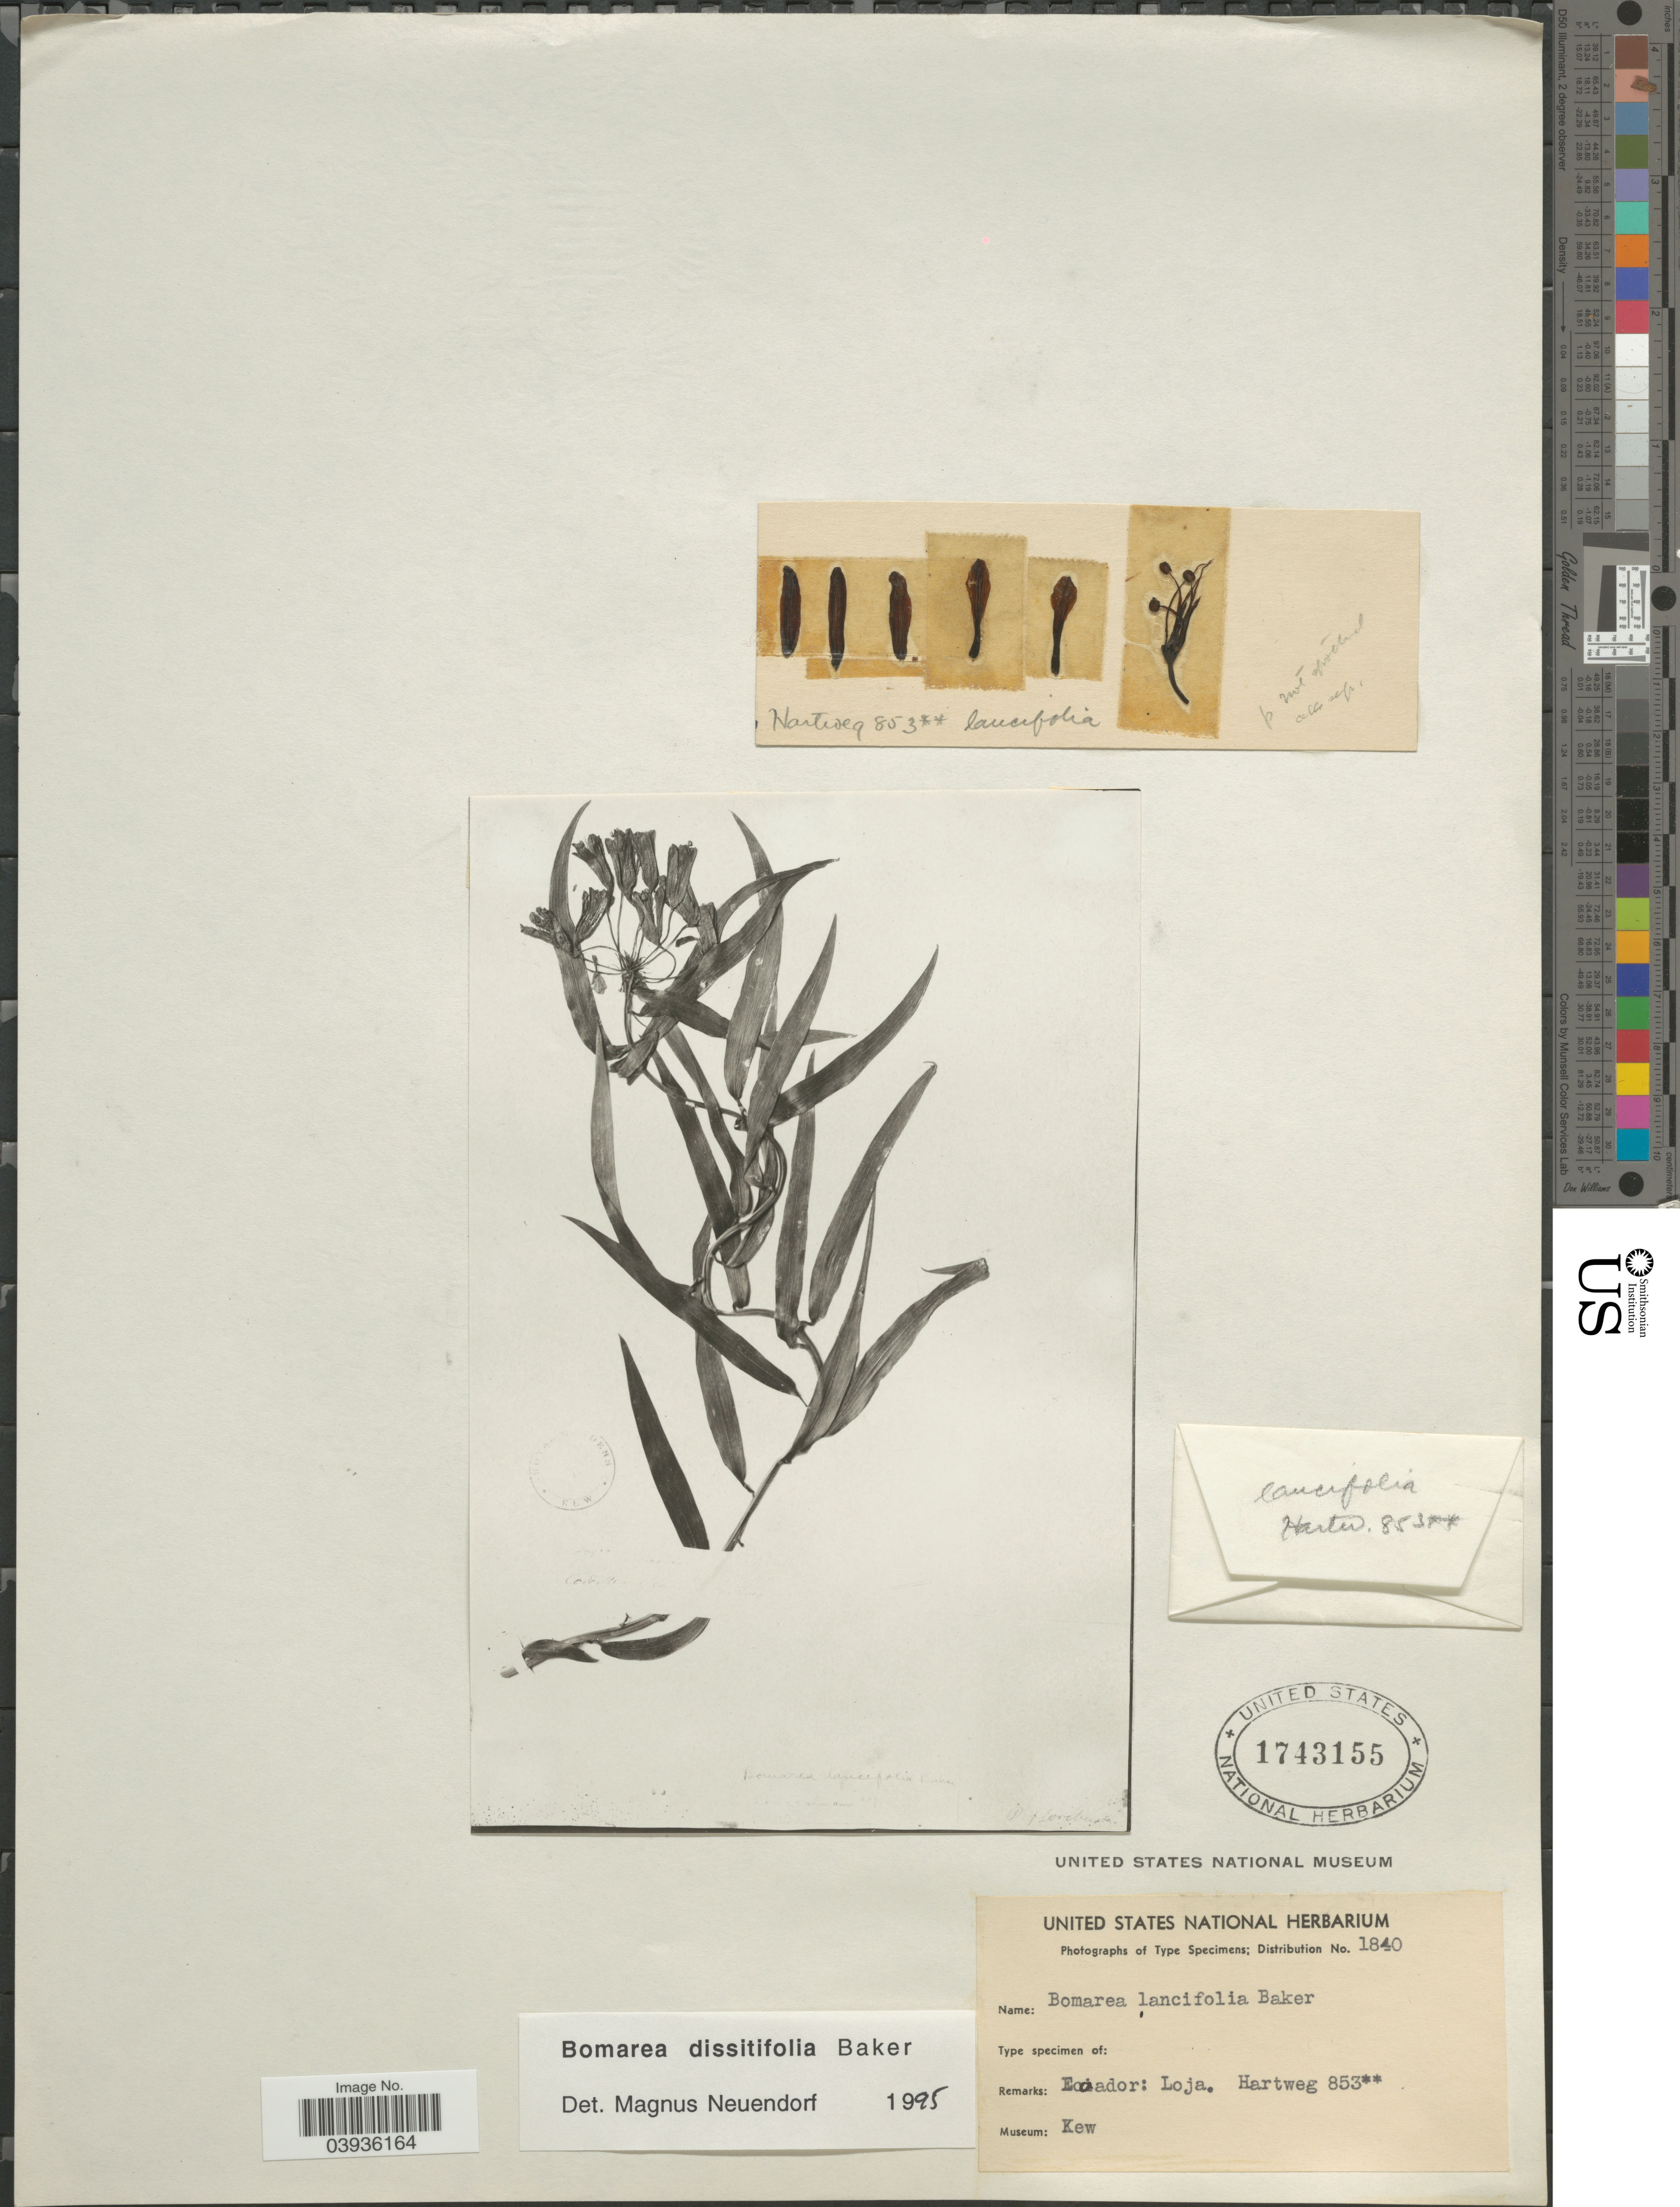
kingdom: Plantae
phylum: Tracheophyta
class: Liliopsida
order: Liliales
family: Alstroemeriaceae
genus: Bomarea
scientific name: Bomarea dissitifolia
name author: Baker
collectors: Hartweg, --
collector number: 853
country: Ecuador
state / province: Loja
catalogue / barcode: US 1743155